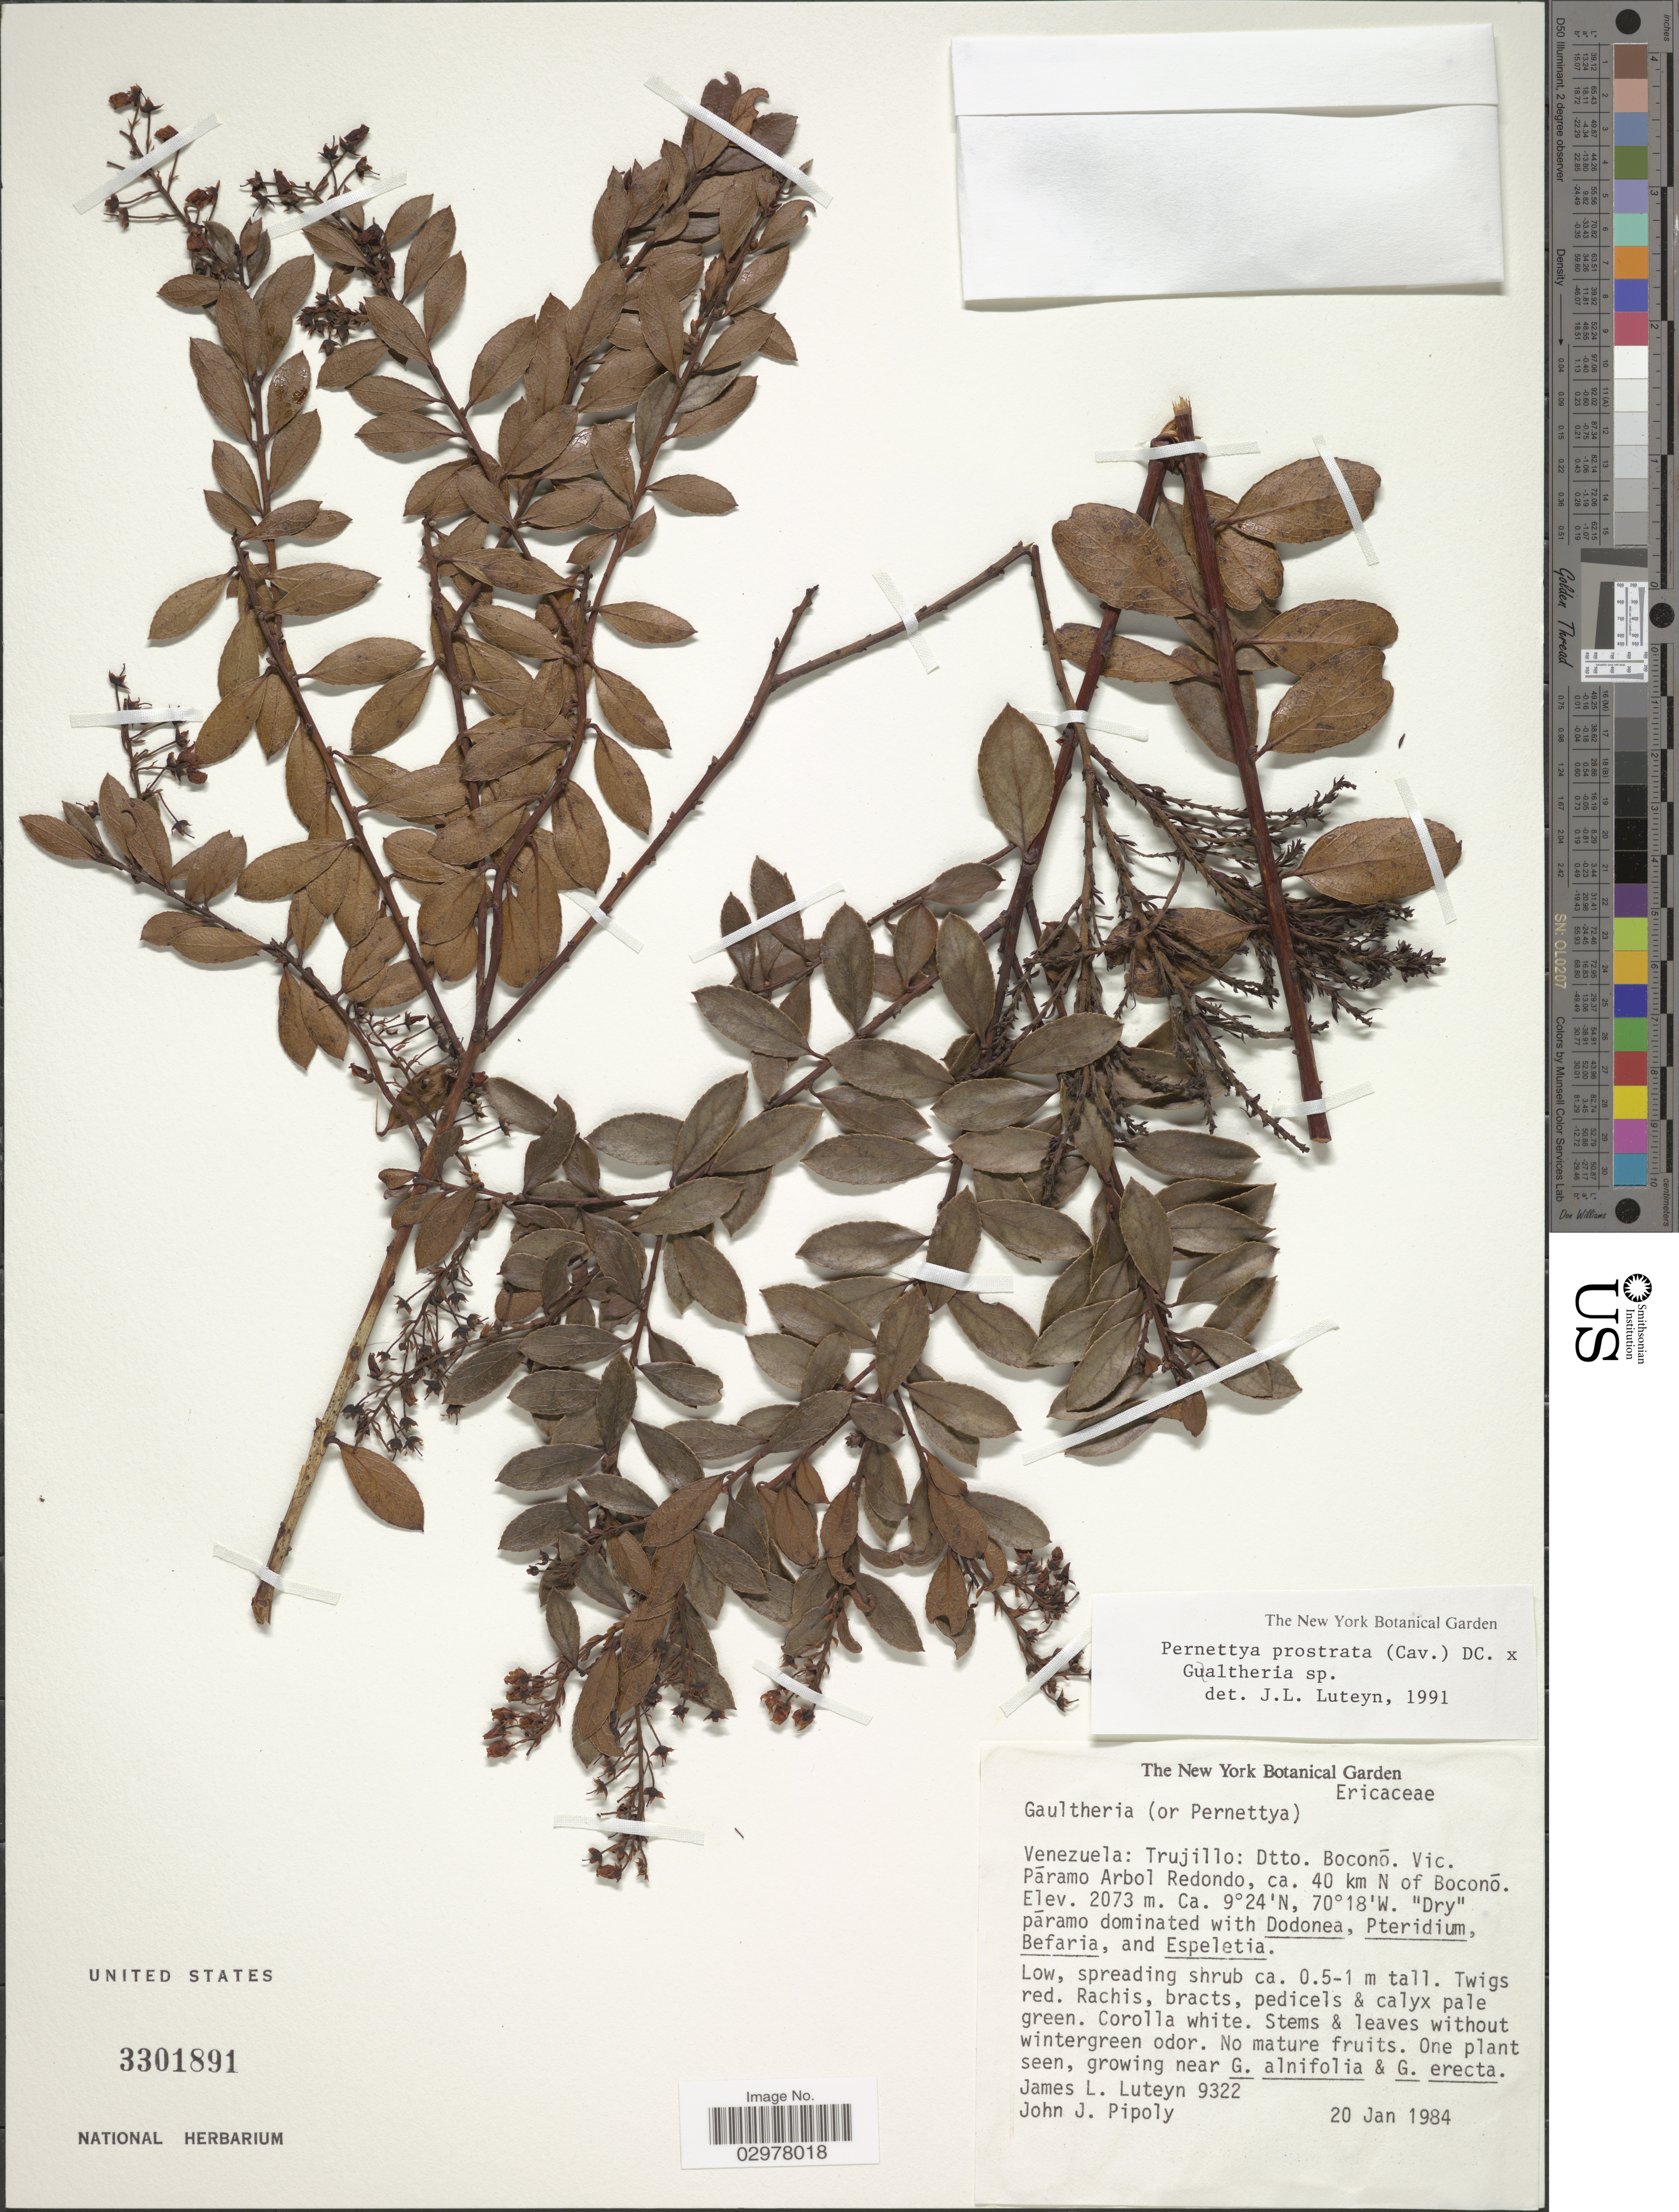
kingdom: Plantae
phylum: Tracheophyta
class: Magnoliopsida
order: Ericales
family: Ericaceae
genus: Pernettya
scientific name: Pernettya prostrata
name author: (Cav.) DC.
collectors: J. L. Luteyn & J. J. Pipoly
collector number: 9322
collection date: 1984-01-20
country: Venezuela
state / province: Trujillo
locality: Dtto. Boconó. Vic. Páramo Arbol Redondo, ca. 40 km N of Boconó.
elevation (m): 2073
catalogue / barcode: US 3301891